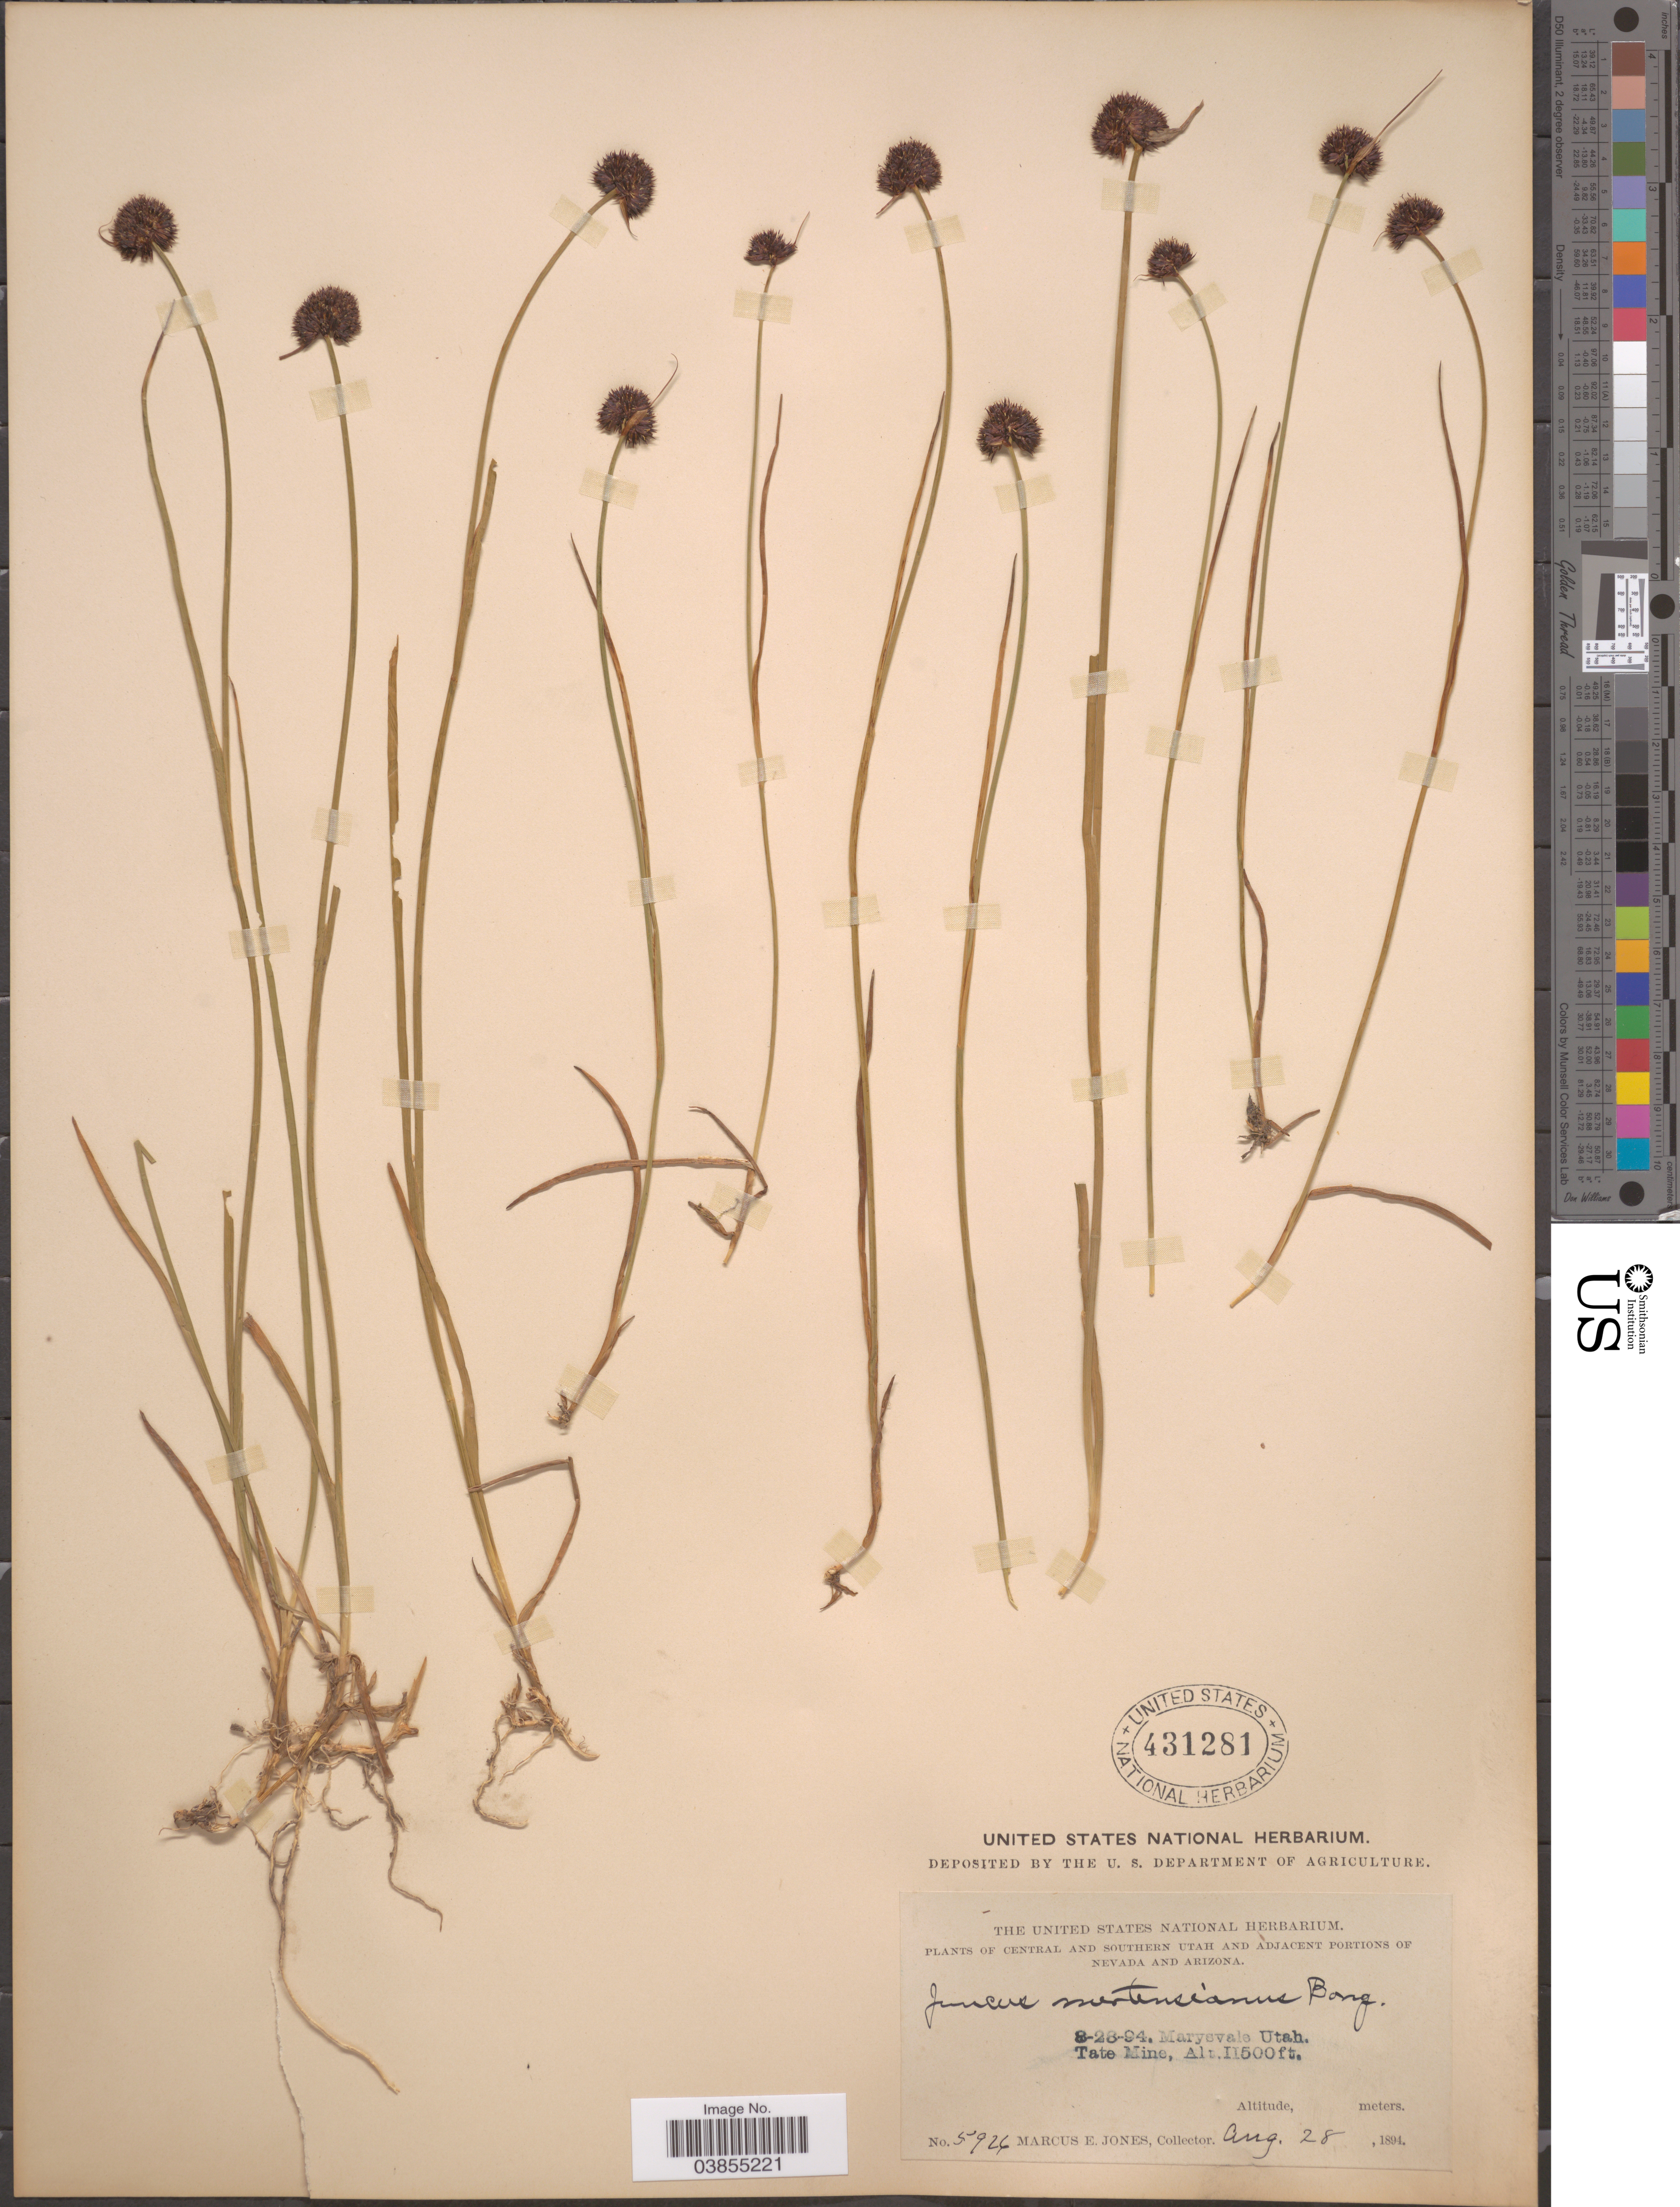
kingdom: Plantae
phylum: Tracheophyta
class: Liliopsida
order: Poales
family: Juncaceae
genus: Juncus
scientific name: Juncus mertensianus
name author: Bong.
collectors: M. E. Jones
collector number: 5926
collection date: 1894-08-28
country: United States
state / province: Utah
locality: Central and Southern Utah. Marysvale, Tate Mine.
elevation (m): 3505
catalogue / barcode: US 431281